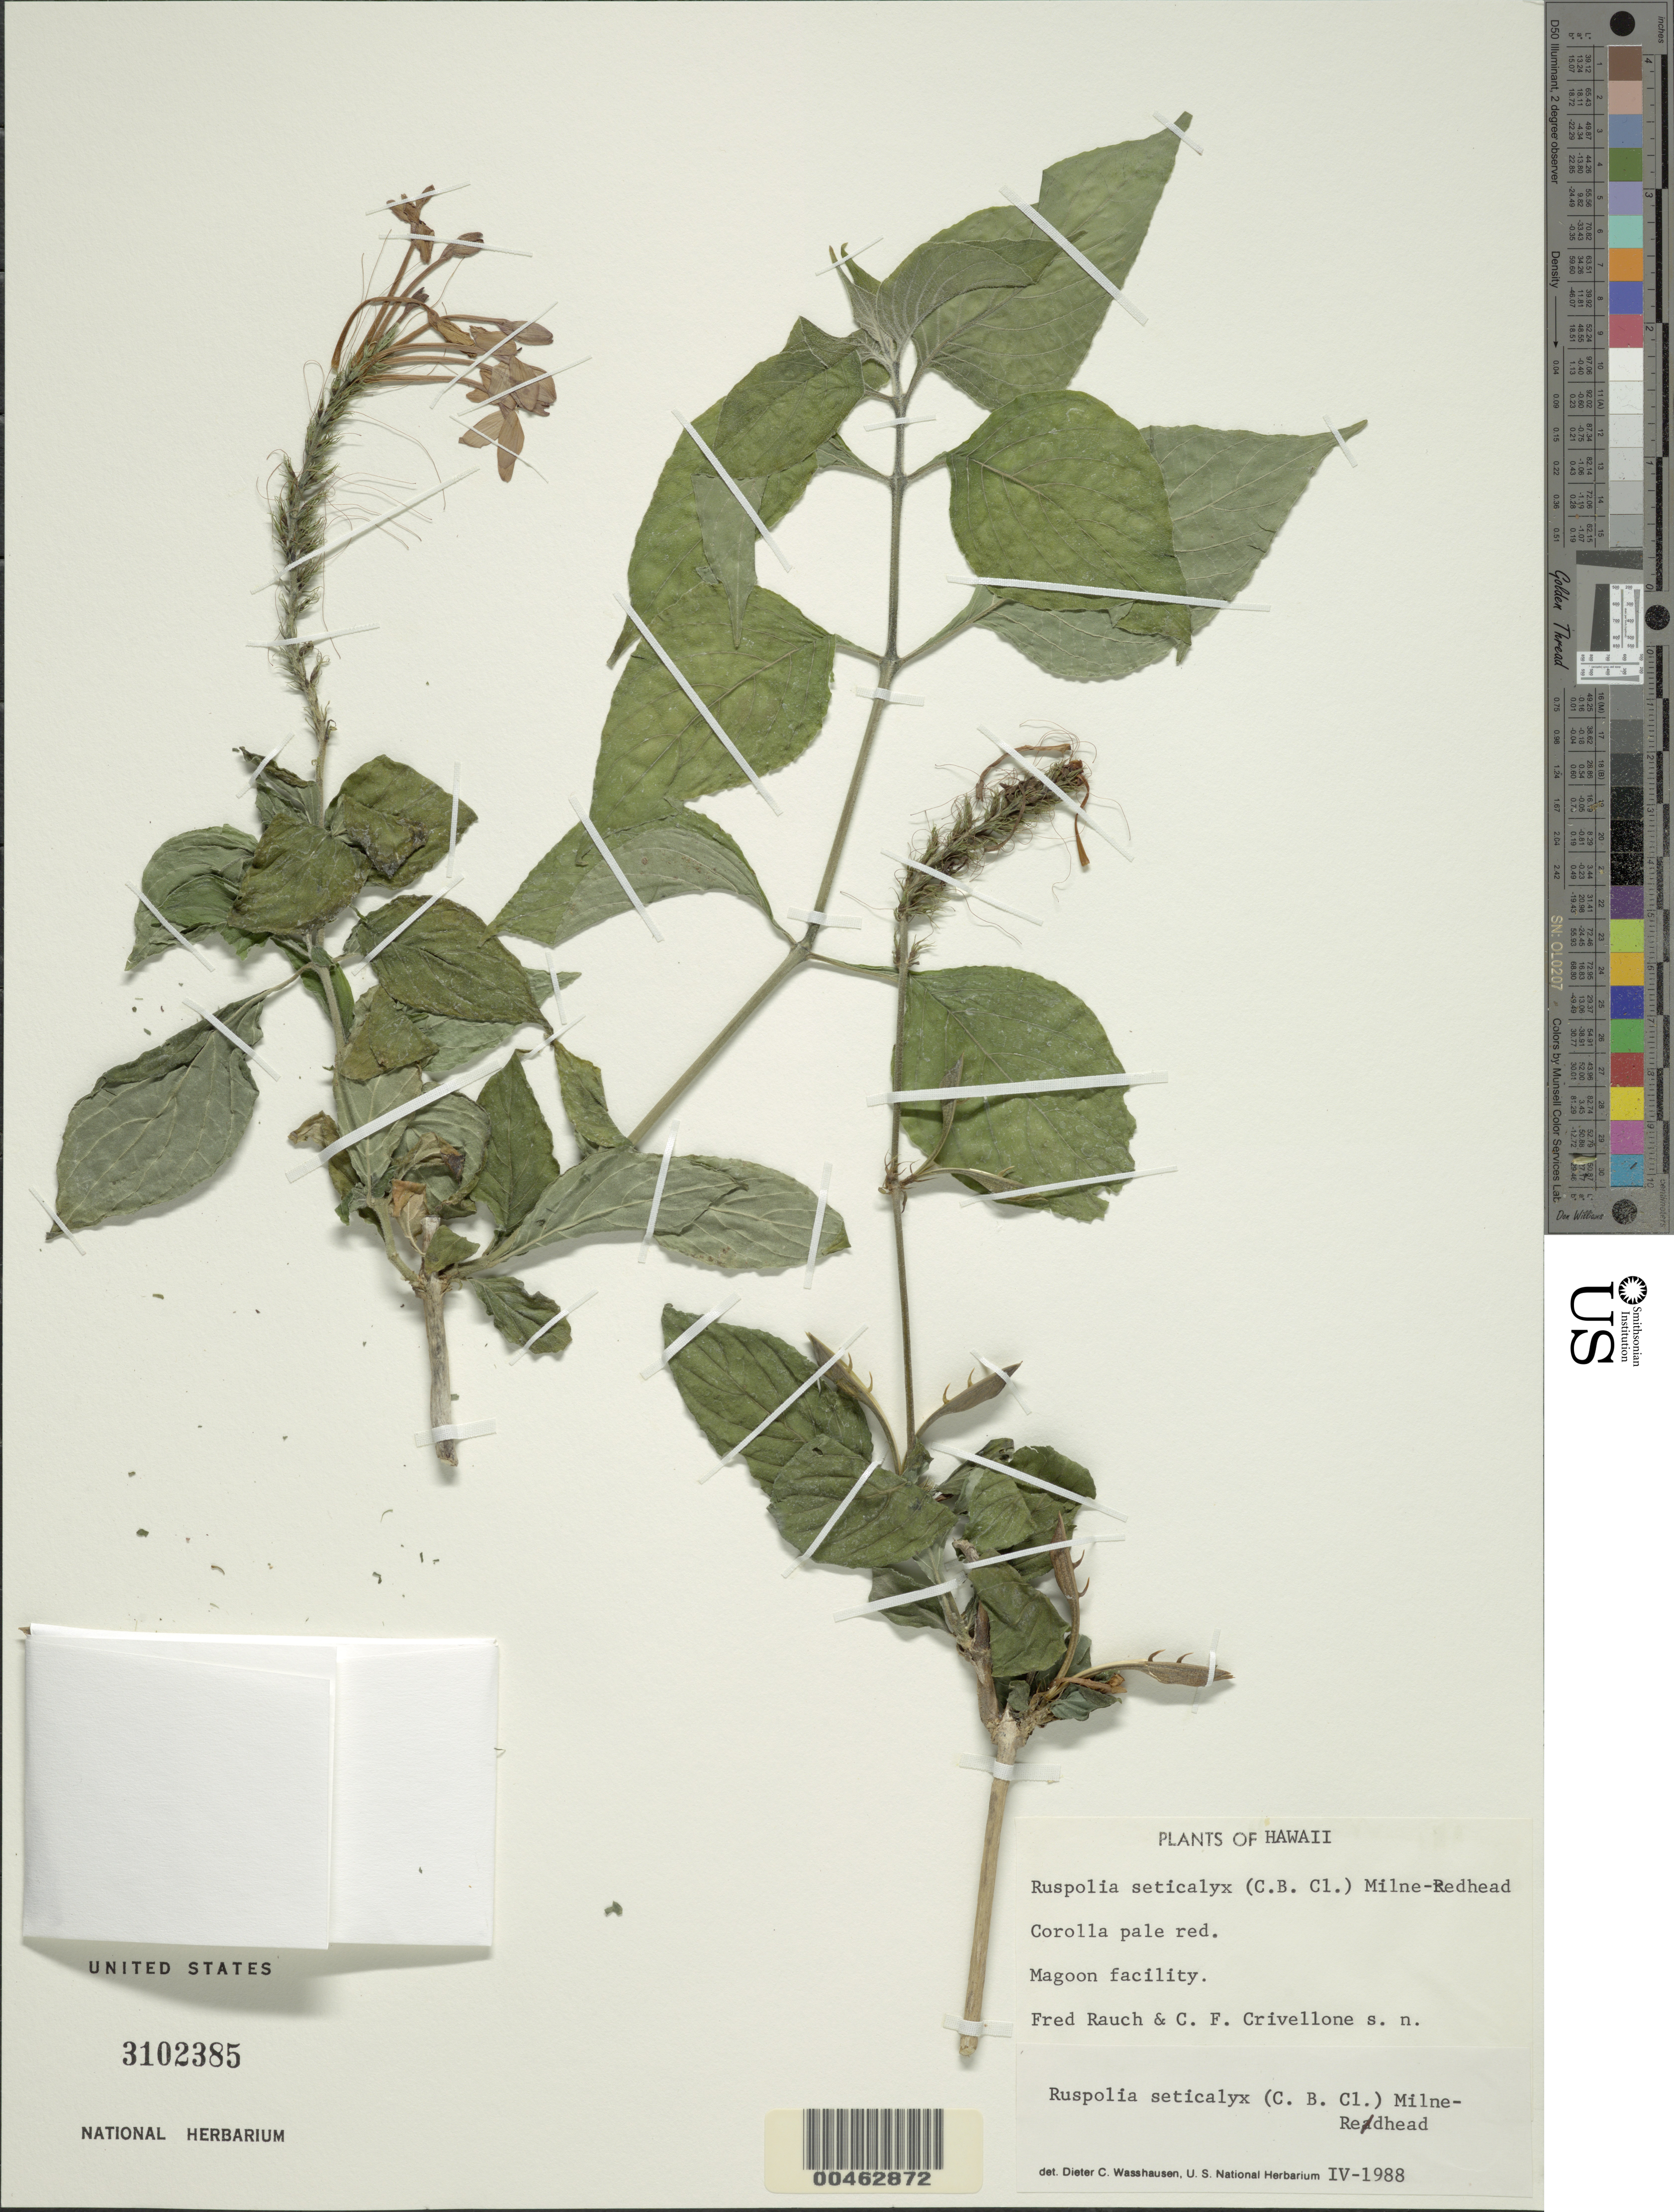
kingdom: Plantae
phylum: Tracheophyta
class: Magnoliopsida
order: Lamiales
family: Acanthaceae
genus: Ruspolia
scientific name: Ruspolia seticalyx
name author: (C.B. Clarke) Milne-Redh.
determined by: Wasshausen, Dieter C., (BOT), Smithsonian Institution - National Museum of Natural History (UNITED STATES)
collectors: F. Rauch & C. Crivellone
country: United States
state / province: Hawaii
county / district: Honolulu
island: Oahu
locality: Magoon facility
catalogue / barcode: US 3102385